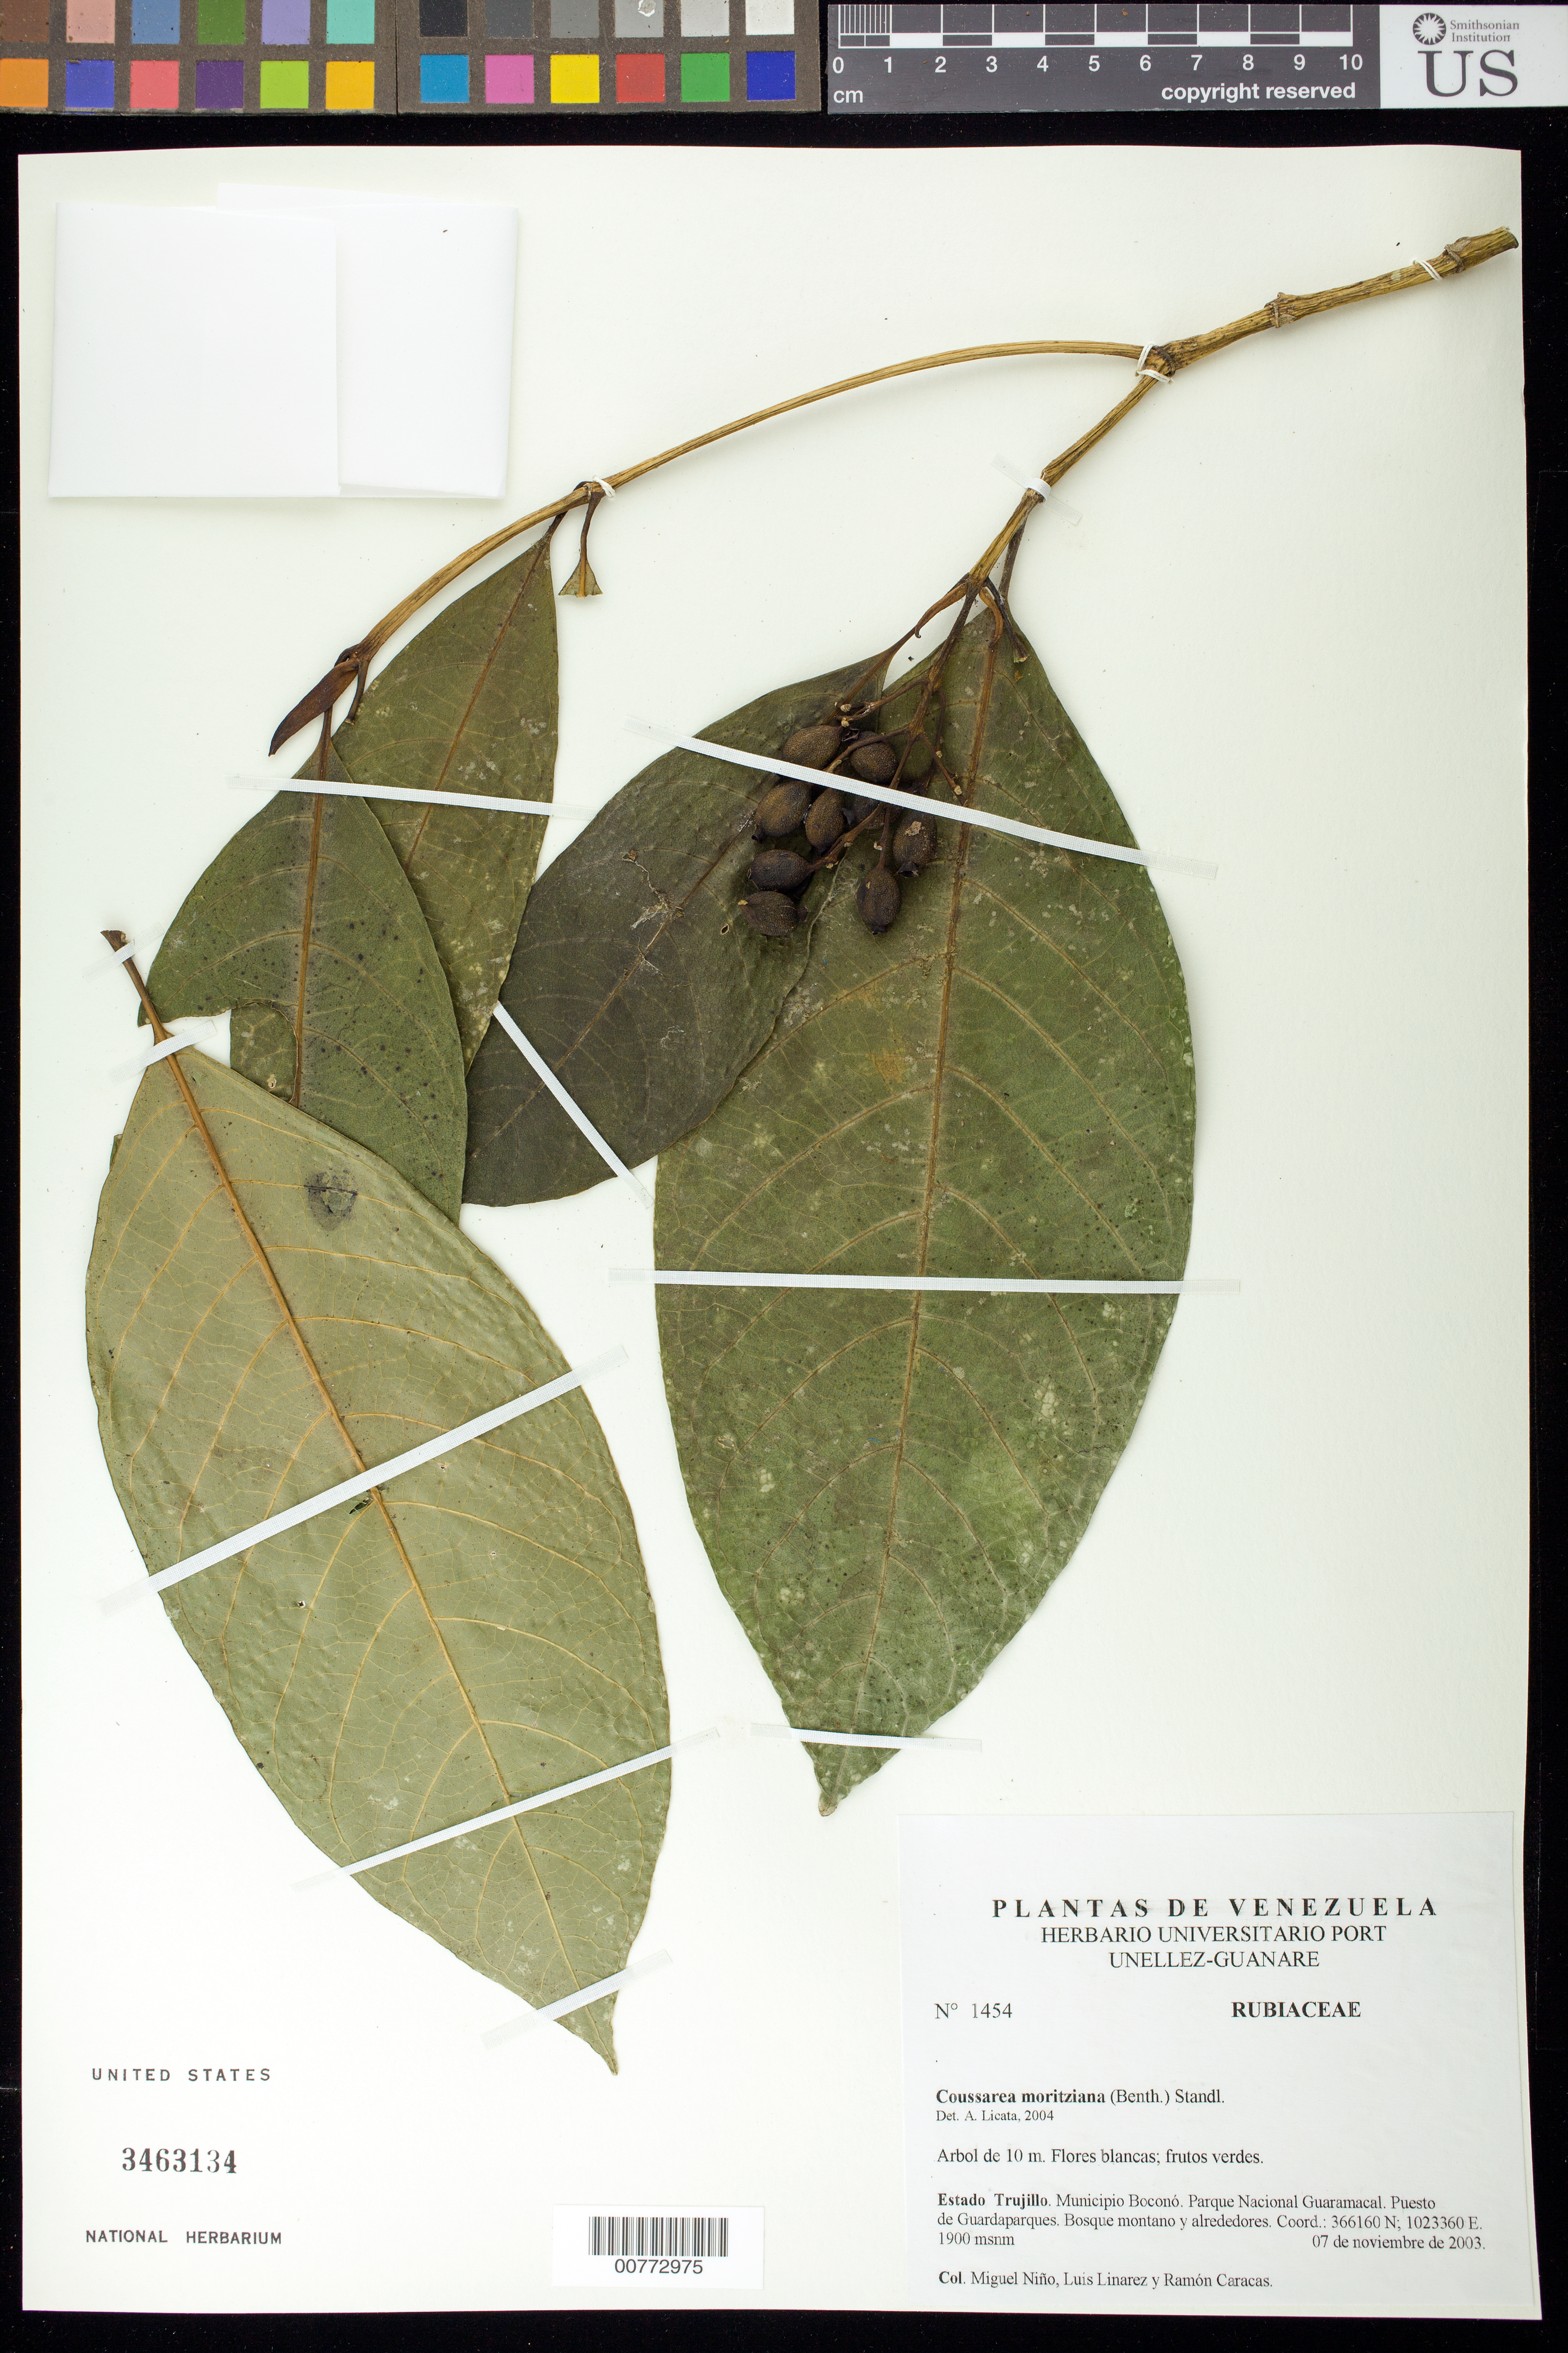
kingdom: Plantae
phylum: Tracheophyta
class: Magnoliopsida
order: Gentianales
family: Rubiaceae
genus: Coussarea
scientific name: Coussarea moritziana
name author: (Benth.) Standl.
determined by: Licata, A., (PORT), Univ. Nac. Exp. de los Llanos Ezequiel Zamora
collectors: S. M. Niño, L. Linárez & R. Caracas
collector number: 1454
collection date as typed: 07 Nov 2003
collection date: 2003-11-07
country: Venezuela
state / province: Trujillo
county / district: Boconó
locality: Parque Nacional Guaramacal. Puesto de Guardaparques.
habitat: Bosque montano y alrededores.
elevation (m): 1900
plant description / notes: PORT, US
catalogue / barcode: US 3463134